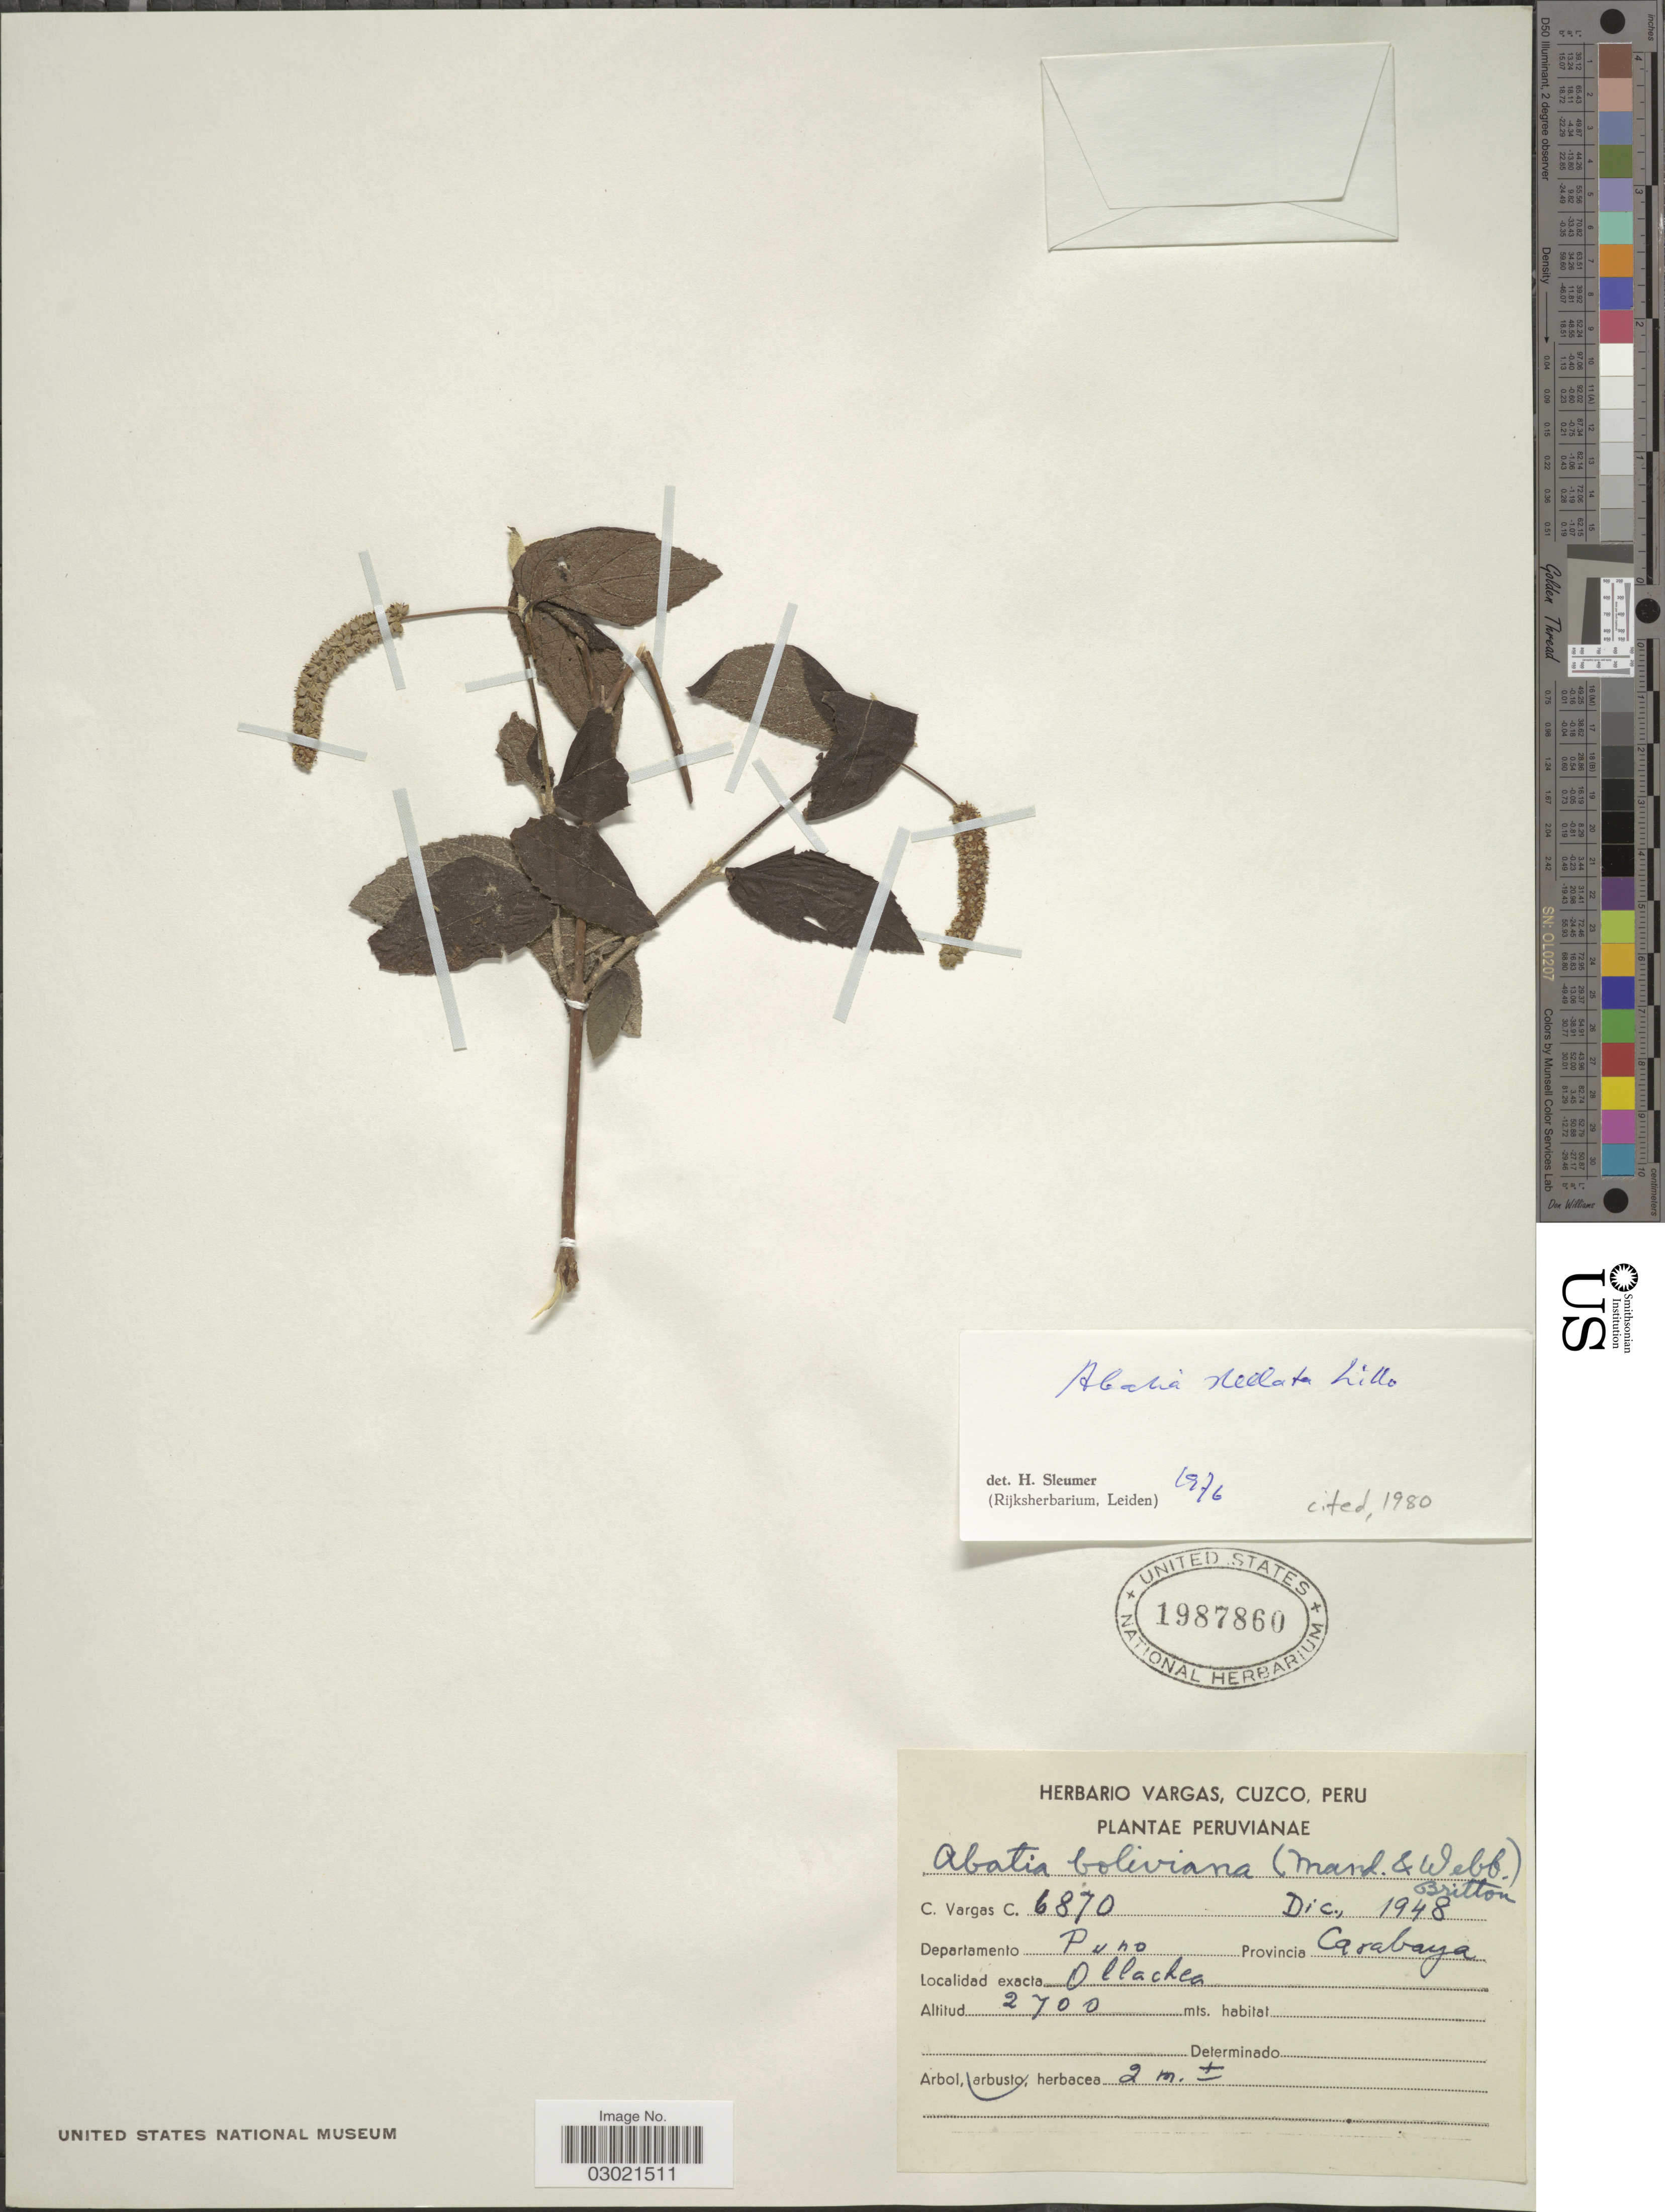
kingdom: Plantae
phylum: Tracheophyta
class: Magnoliopsida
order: Malpighiales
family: Salicaceae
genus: Abatia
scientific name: Abatia stellata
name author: Lillo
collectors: C. Vargas Calderón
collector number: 6870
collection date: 1948-12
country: Peru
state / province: Puno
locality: Departamento Puno. Provincia Carabaya. Ollachea.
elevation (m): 2700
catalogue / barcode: US 1987860